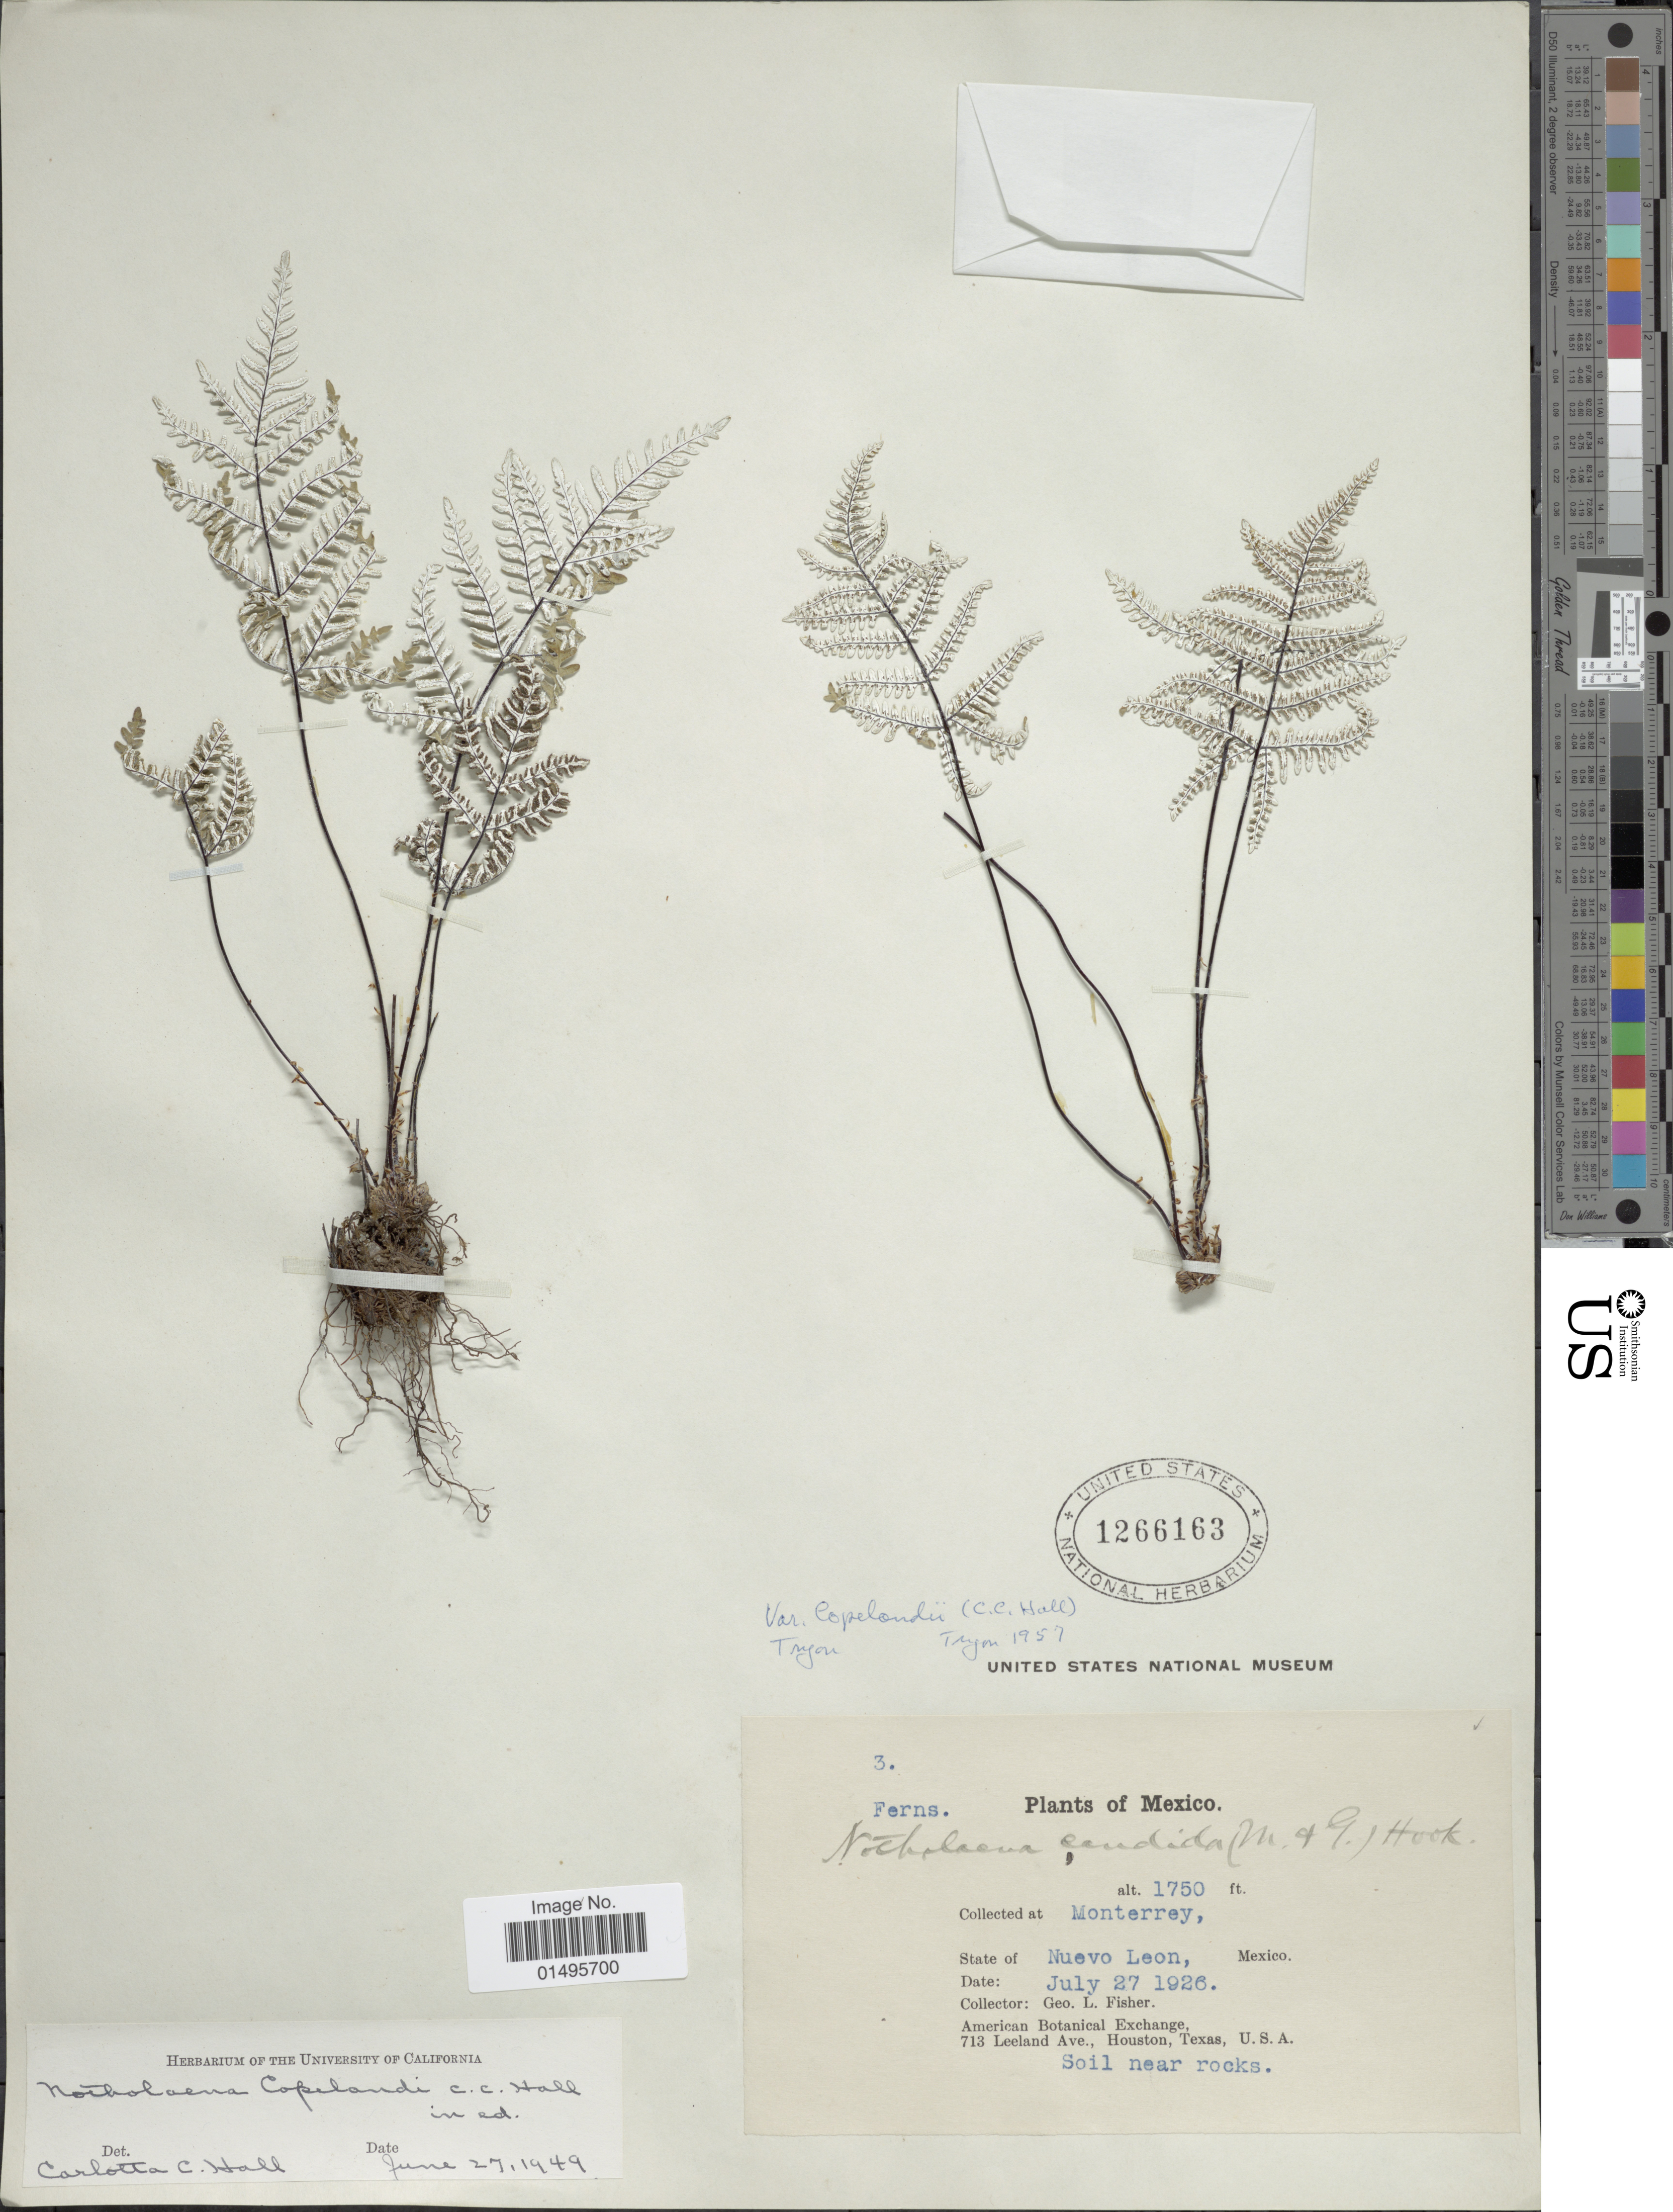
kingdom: Plantae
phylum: Tracheophyta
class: Polypodiopsida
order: Polypodiales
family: Pteridaceae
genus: Notholaena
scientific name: Notholaena candida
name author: (M. Martens) Hook.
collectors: G. L. Fisher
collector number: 3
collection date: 1926-07-27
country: Mexico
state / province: Nuevo León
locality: Monterrey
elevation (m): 533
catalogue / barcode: US 1266163